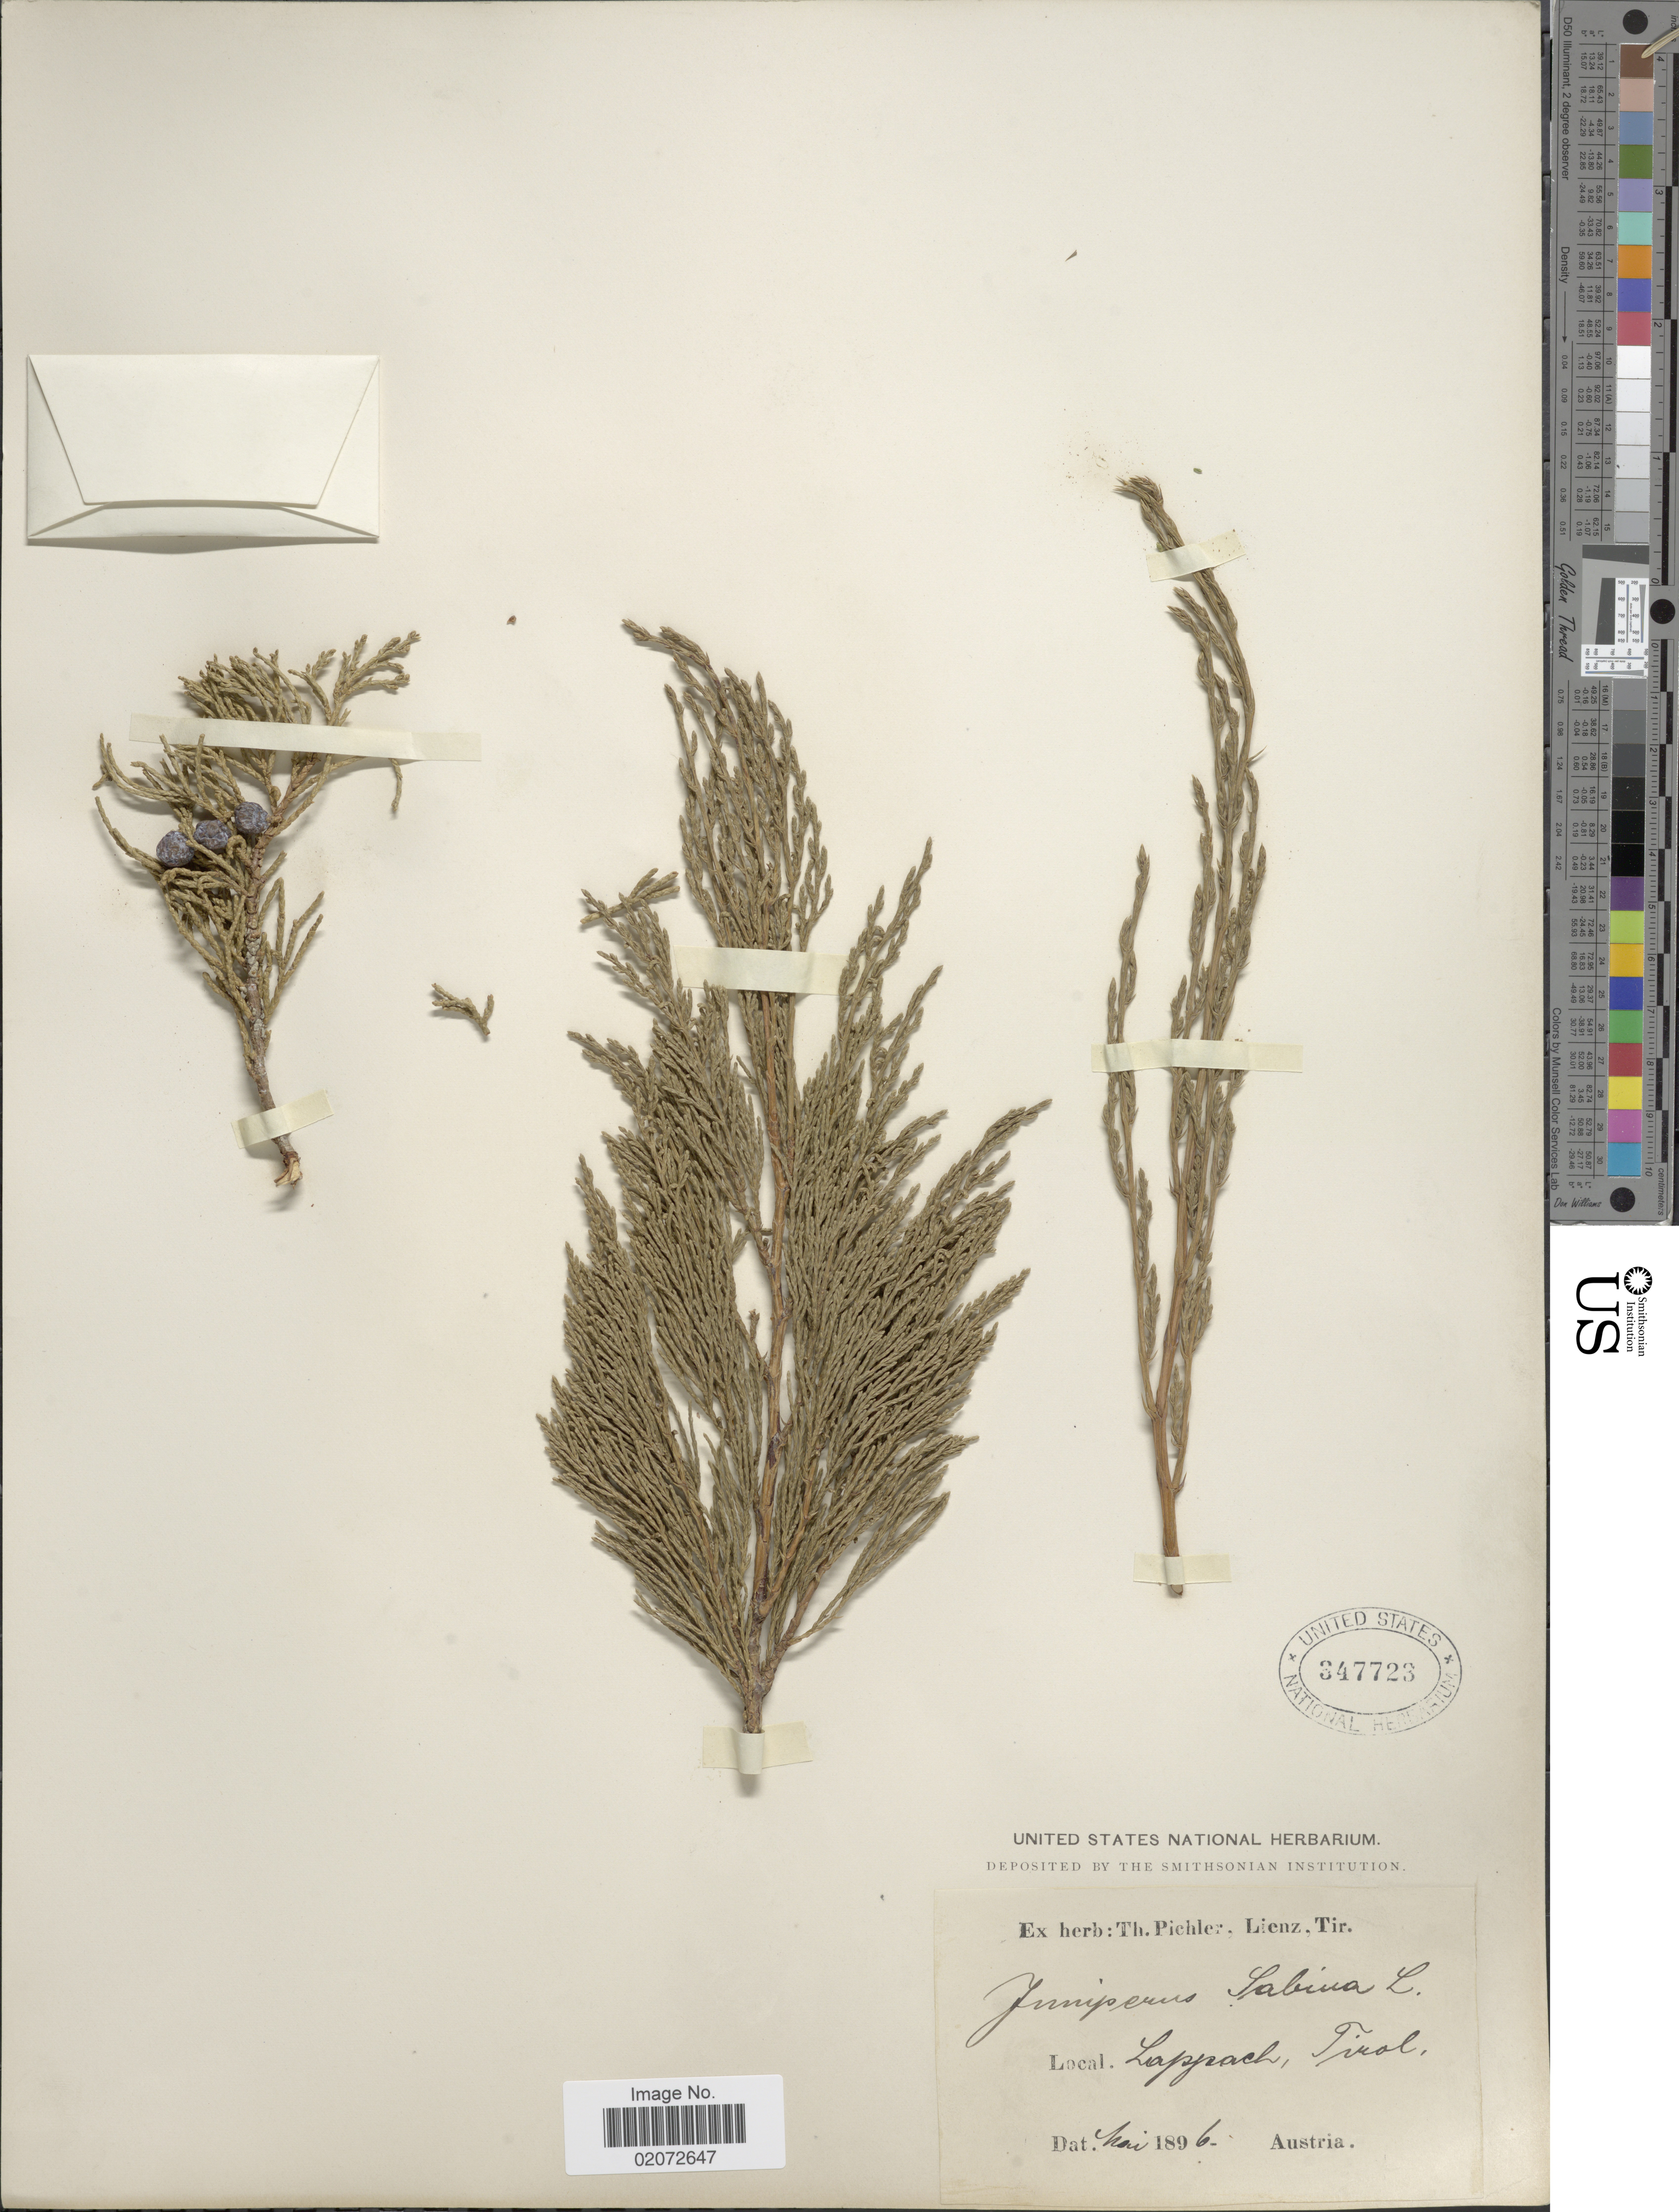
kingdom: Plantae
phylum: Tracheophyta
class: Pinopsida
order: Pinales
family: Cupressaceae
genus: Juniperus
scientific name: Juniperus sabina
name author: L.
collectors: ex herb. T. Pichler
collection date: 1896-05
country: Italy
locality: Lappach, Tirol.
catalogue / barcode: US 347723